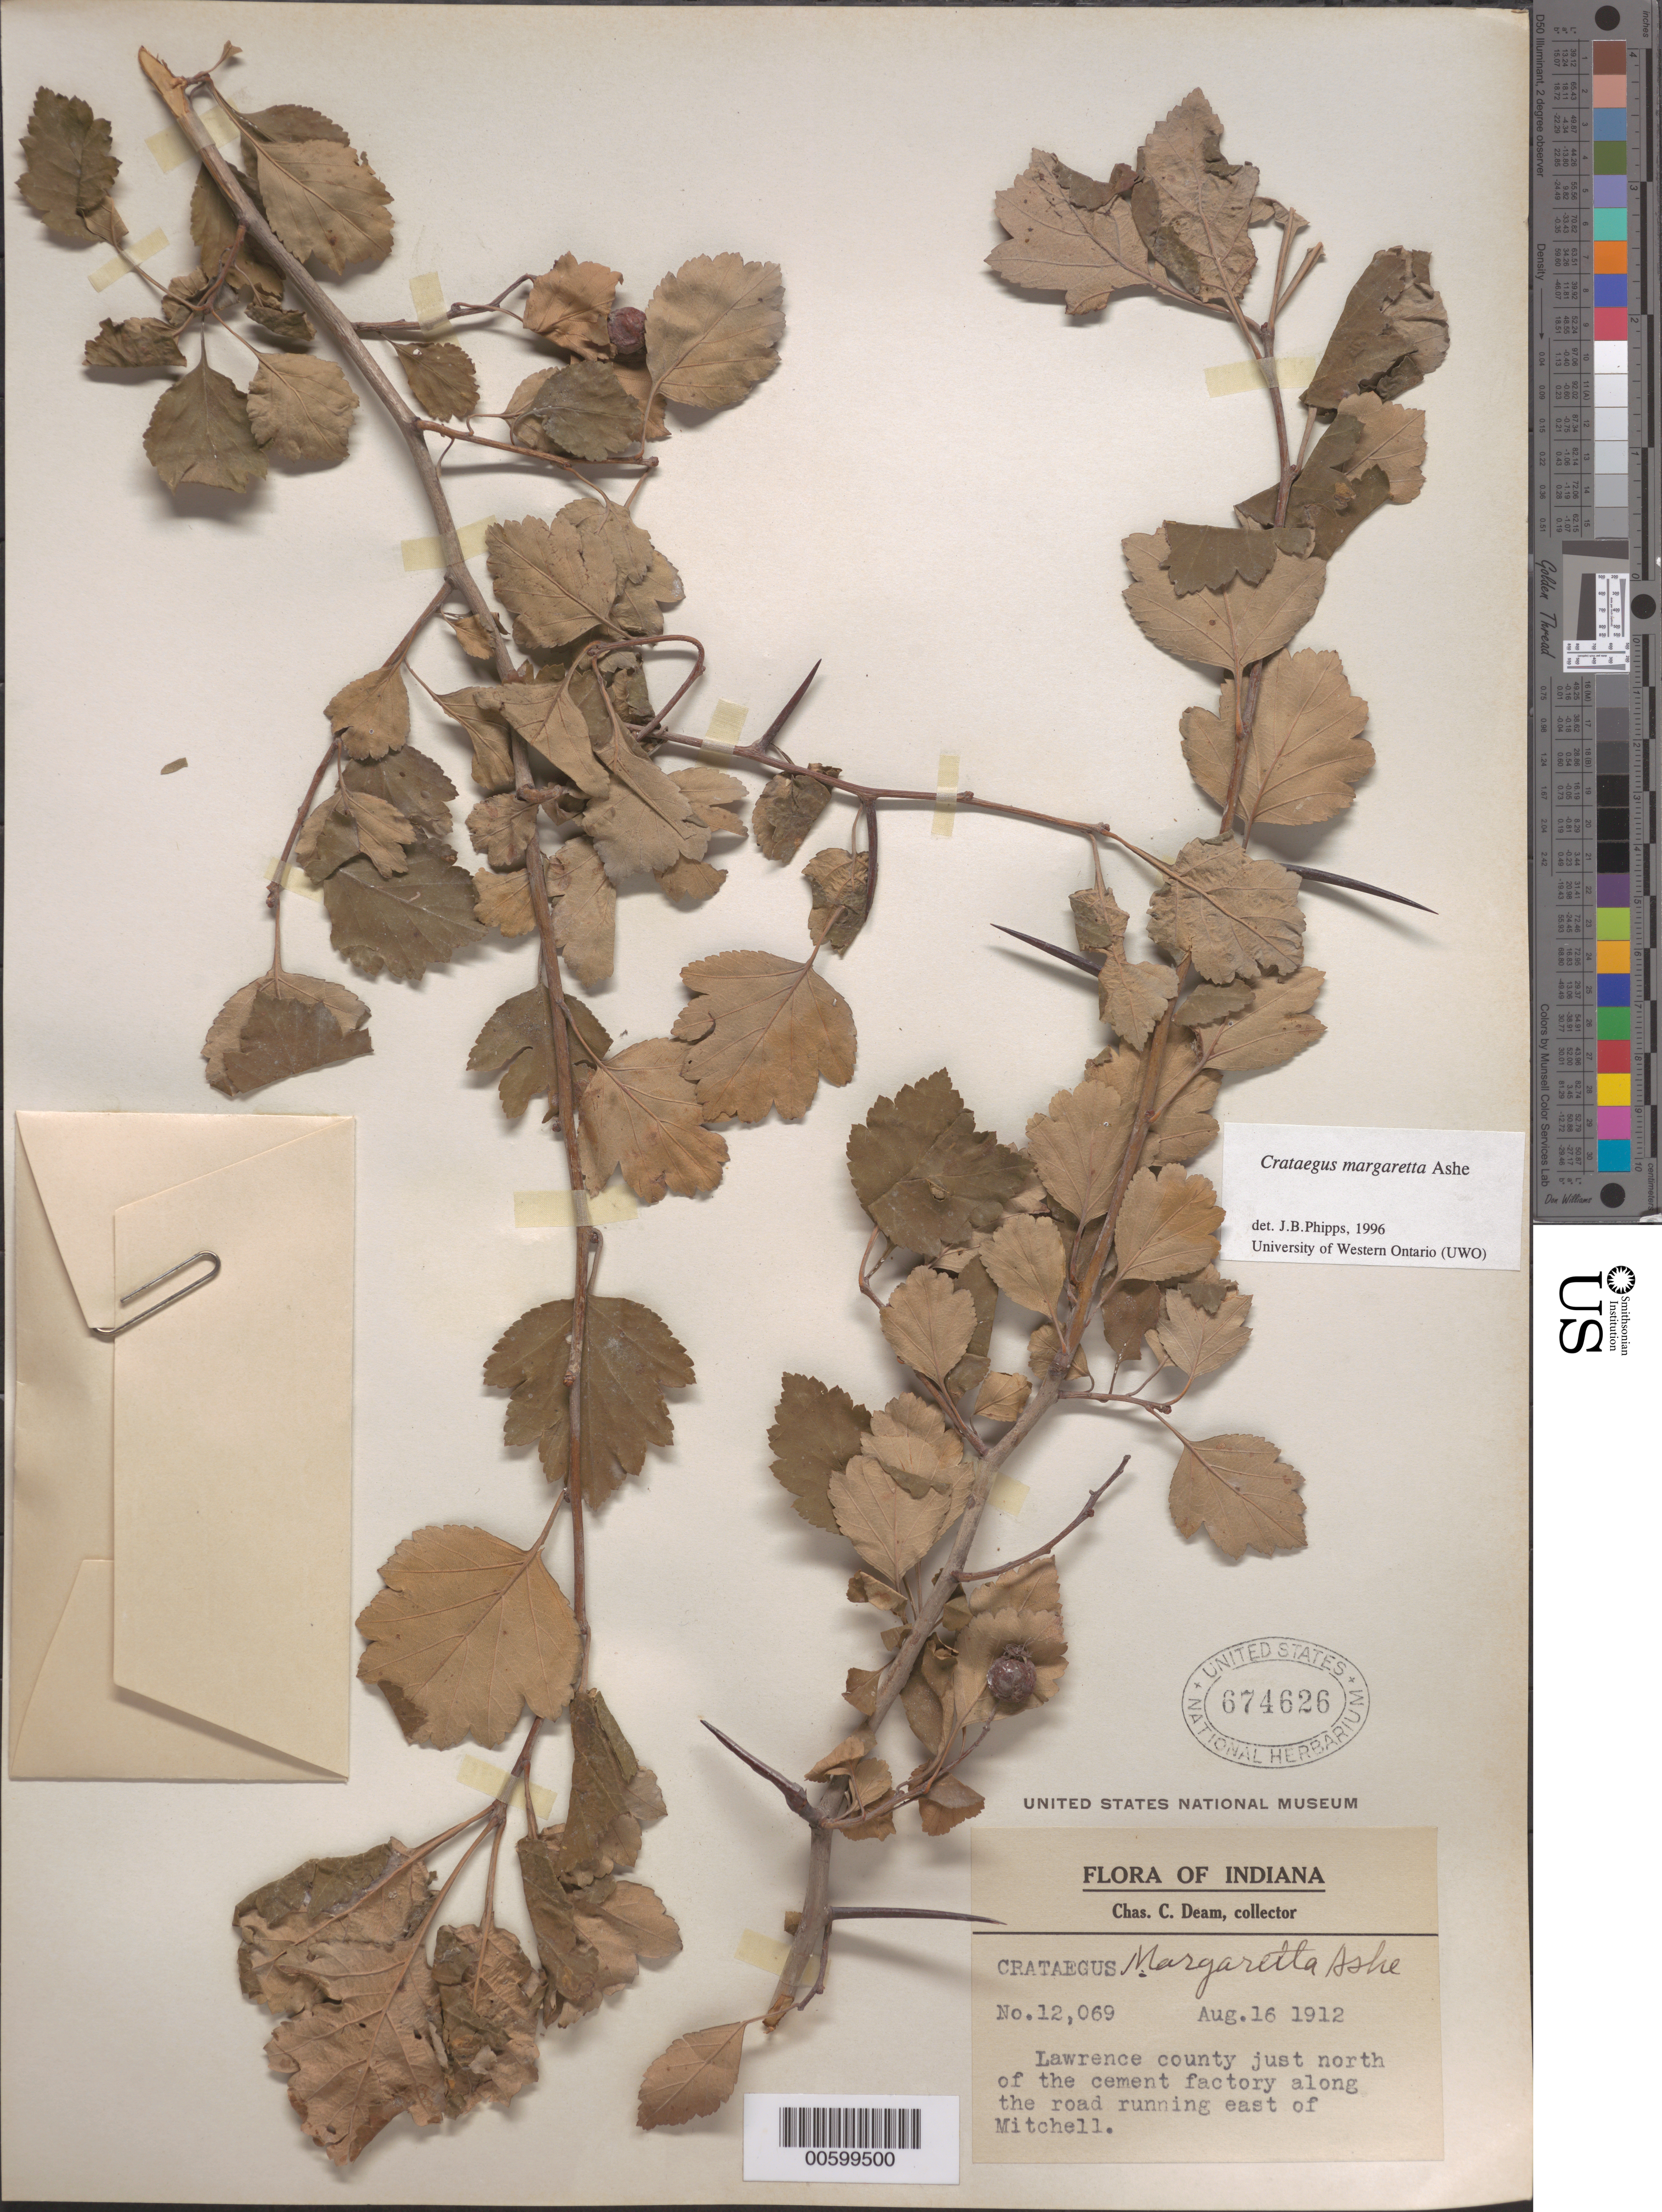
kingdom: Plantae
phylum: Tracheophyta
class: Magnoliopsida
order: Rosales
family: Rosaceae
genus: Crataegus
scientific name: Crataegus margarettae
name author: Ashe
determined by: Phipps, James B., (UWO), University of Western Ontario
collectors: C. C. Deam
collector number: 12069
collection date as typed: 16 Aug 1912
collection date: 1912-08-16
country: United States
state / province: Indiana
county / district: Lawrence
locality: Just N of the cement factory along the road running E of Mitchell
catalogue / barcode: US 674626